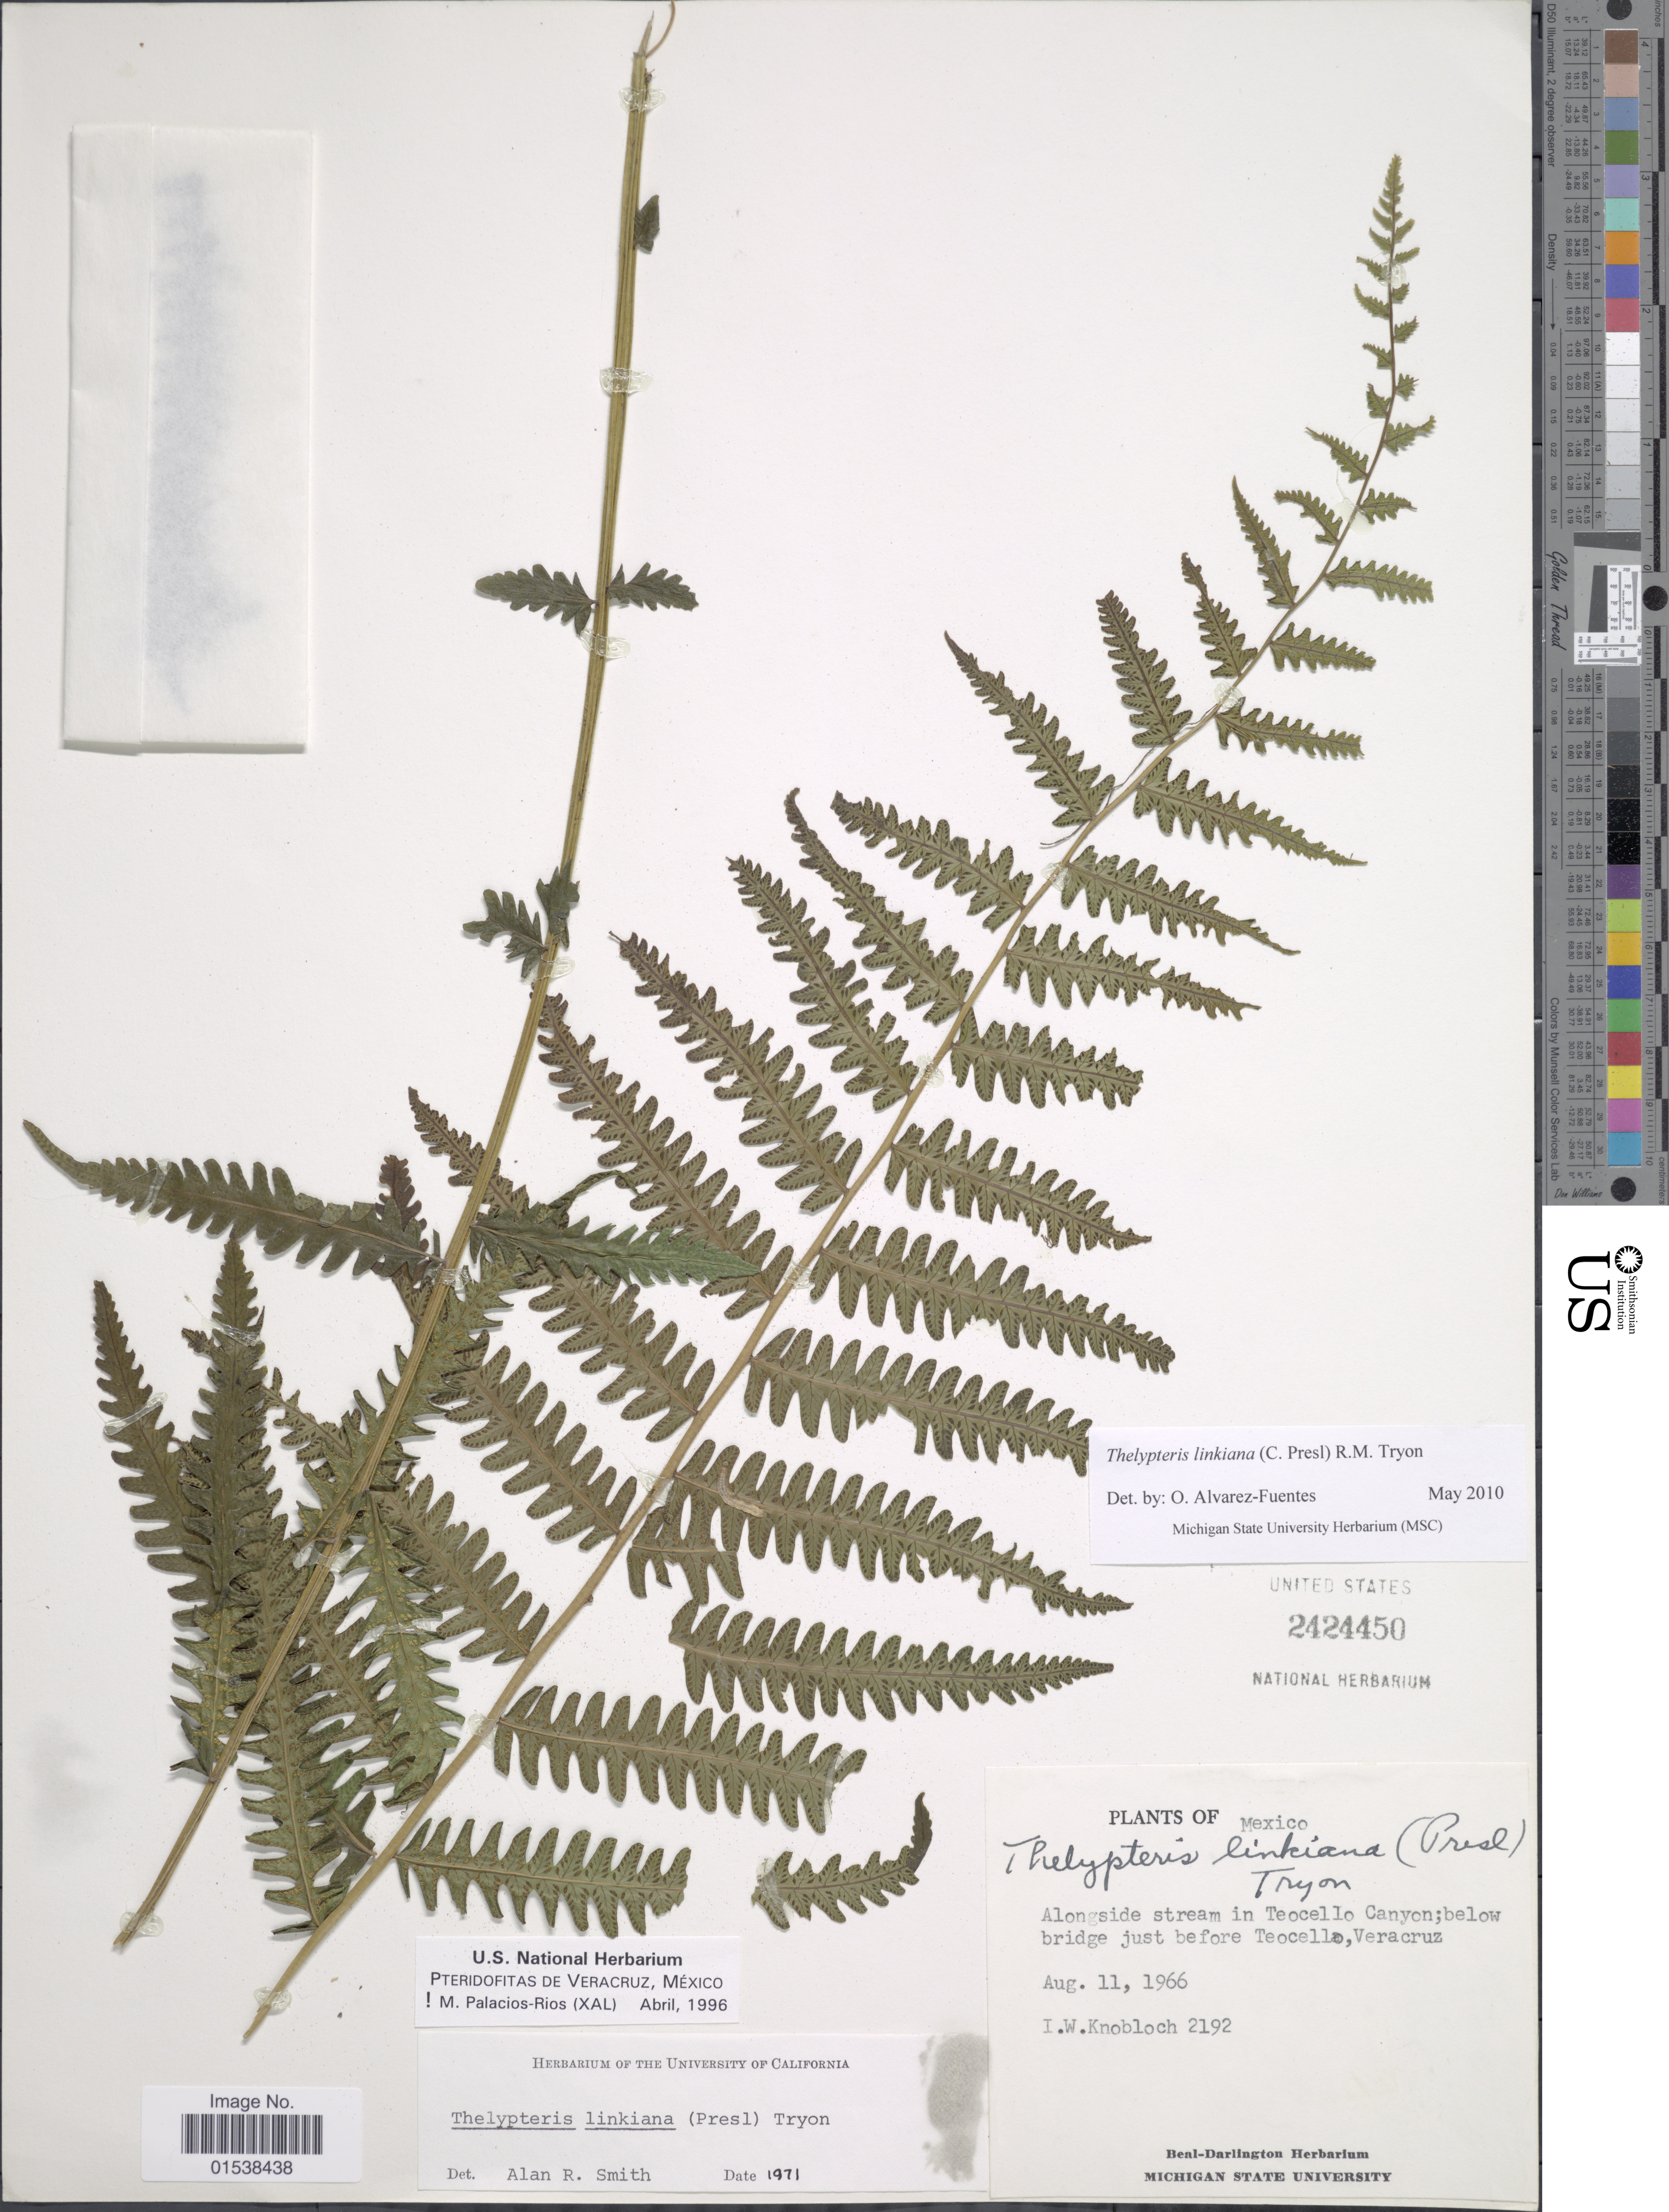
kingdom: Plantae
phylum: Tracheophyta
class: Polypodiopsida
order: Polypodiales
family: Thelypteridaceae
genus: Amauropelta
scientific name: Amauropelta linkiana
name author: (C. Presl) Pic. Serm.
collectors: I. W. Knobloch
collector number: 2192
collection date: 1966-08-11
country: Mexico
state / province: Veracruz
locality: Along side stream in Teocello Canyon; below bridge just before Tecocello, Veracruz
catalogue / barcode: US 2424450